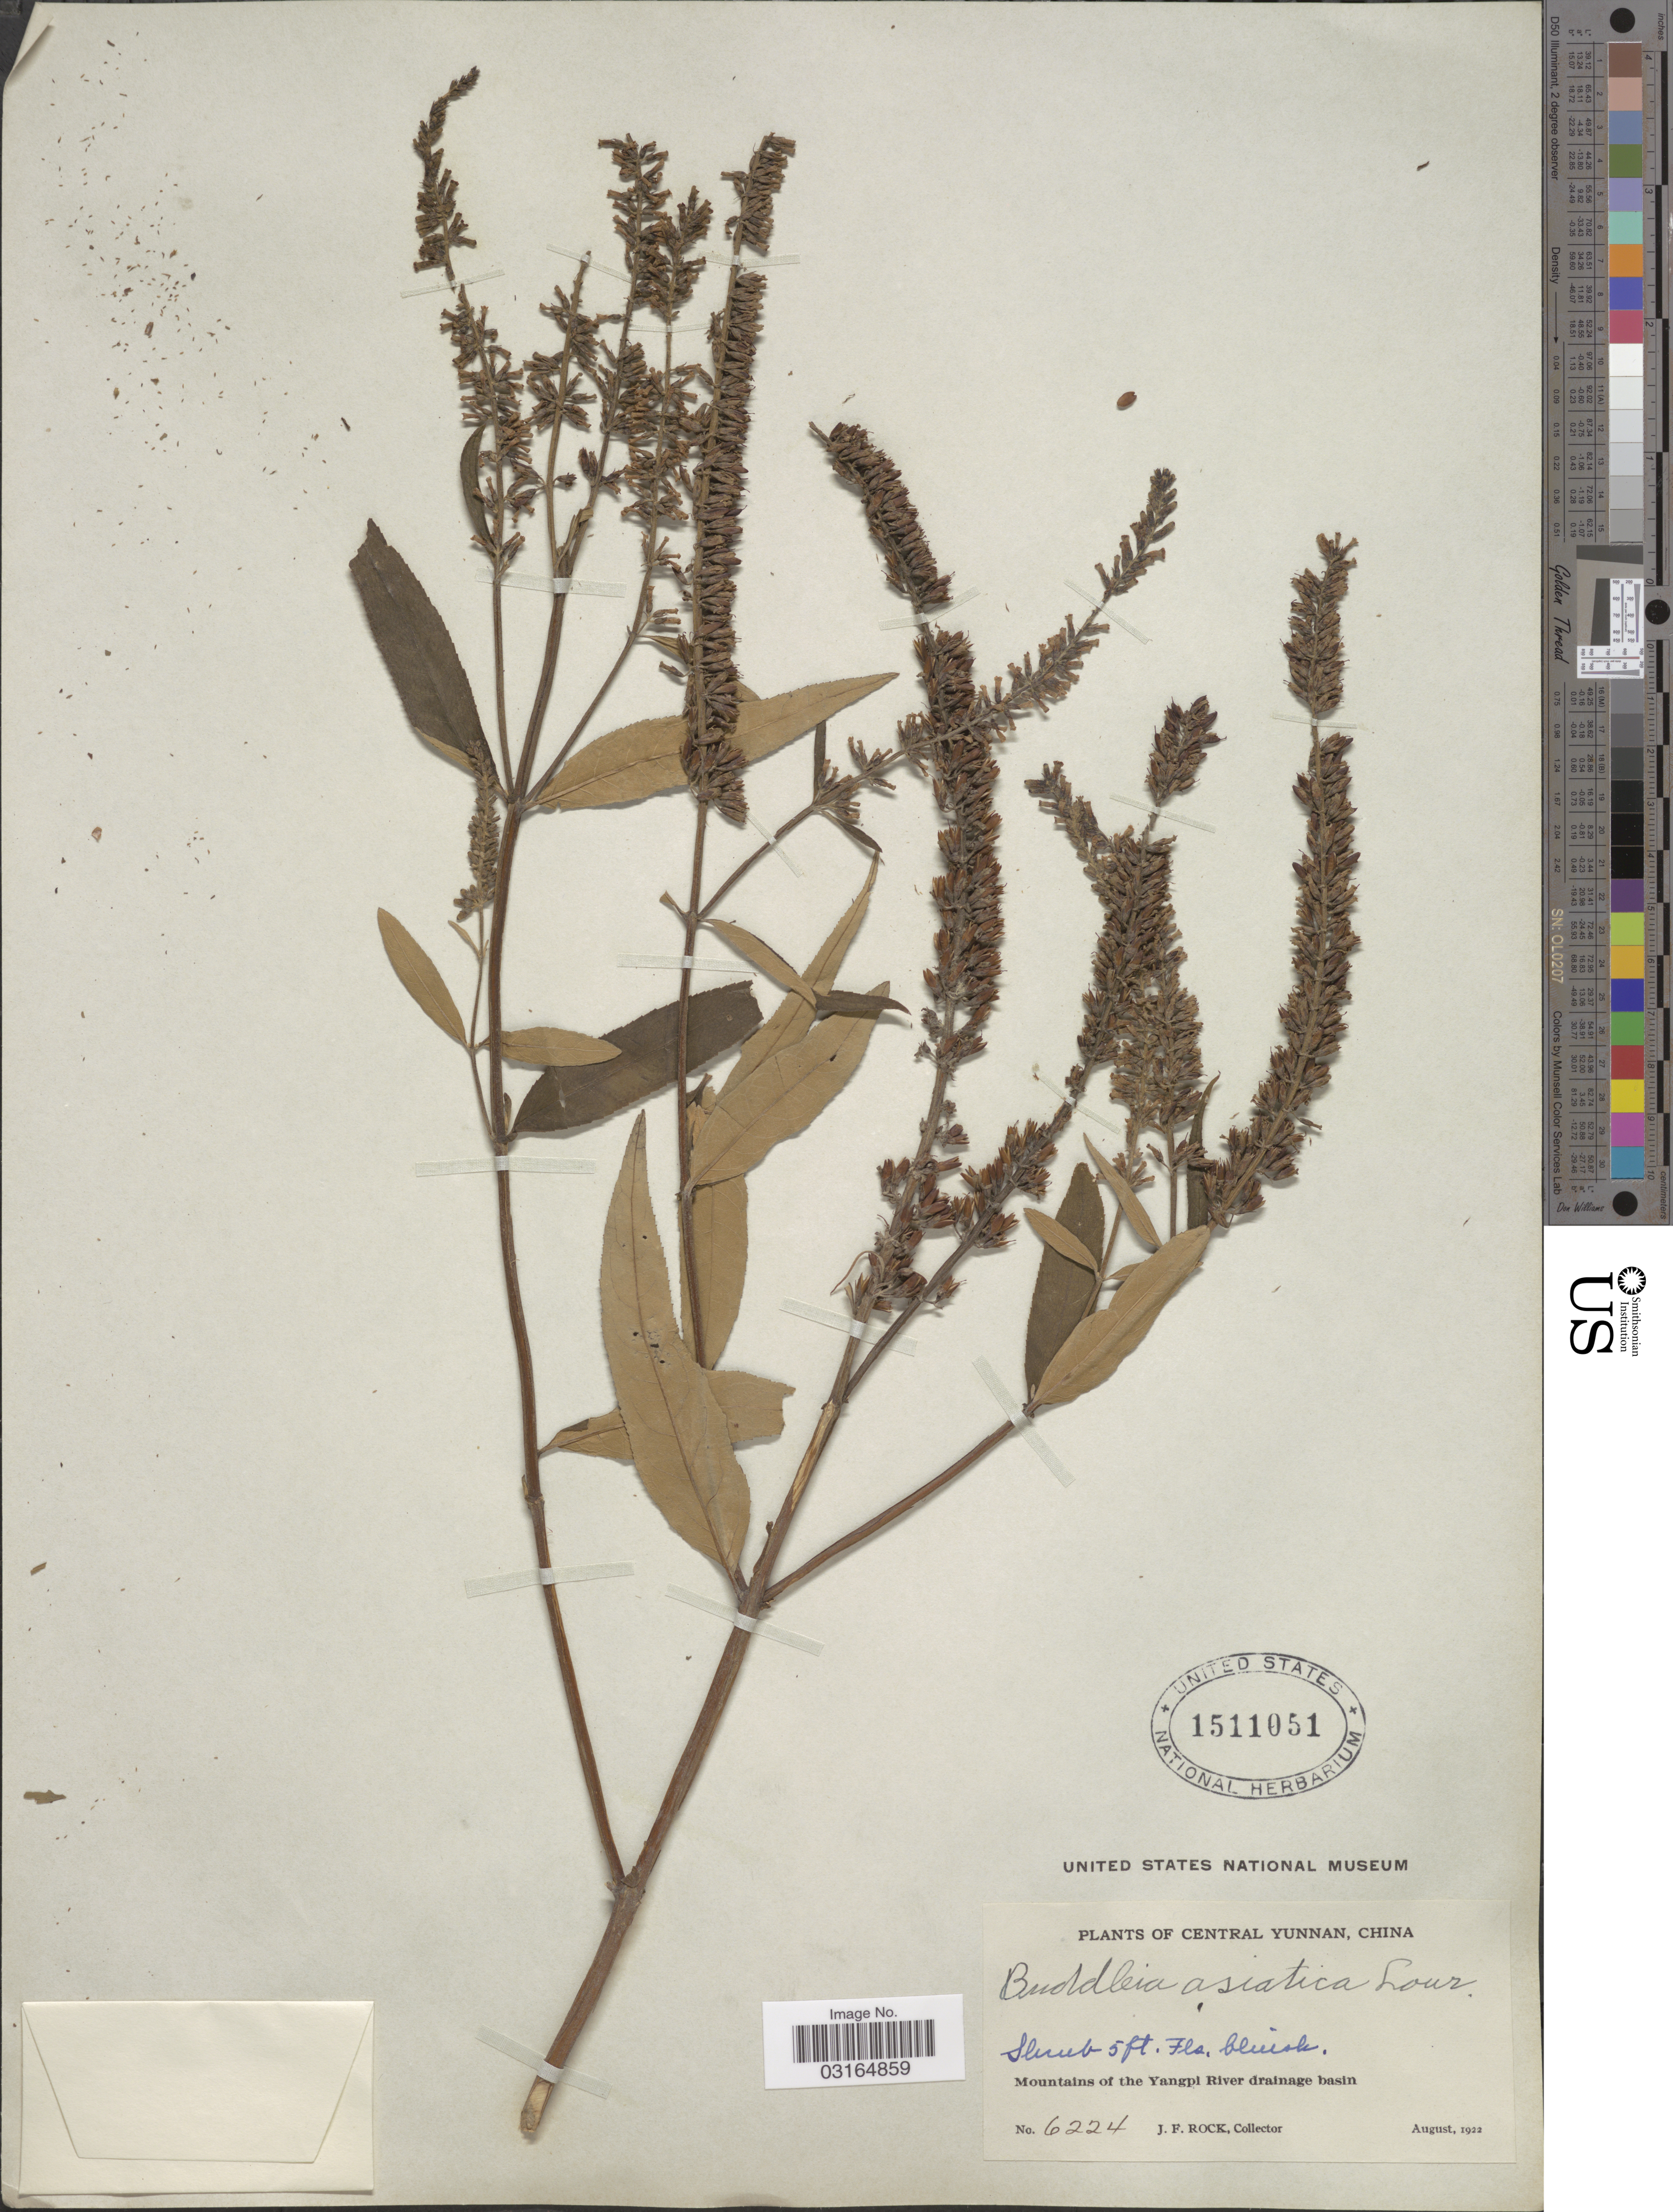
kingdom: Plantae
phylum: Tracheophyta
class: Magnoliopsida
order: Lamiales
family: Scrophulariaceae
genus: Buddleja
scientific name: Buddleja asiatica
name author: Lour.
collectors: J. Rock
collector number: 6224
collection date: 1922-08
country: China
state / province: Yunnan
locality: Central Yunnan. Mountains of the Yangpi River drainage basin.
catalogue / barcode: US 1511051